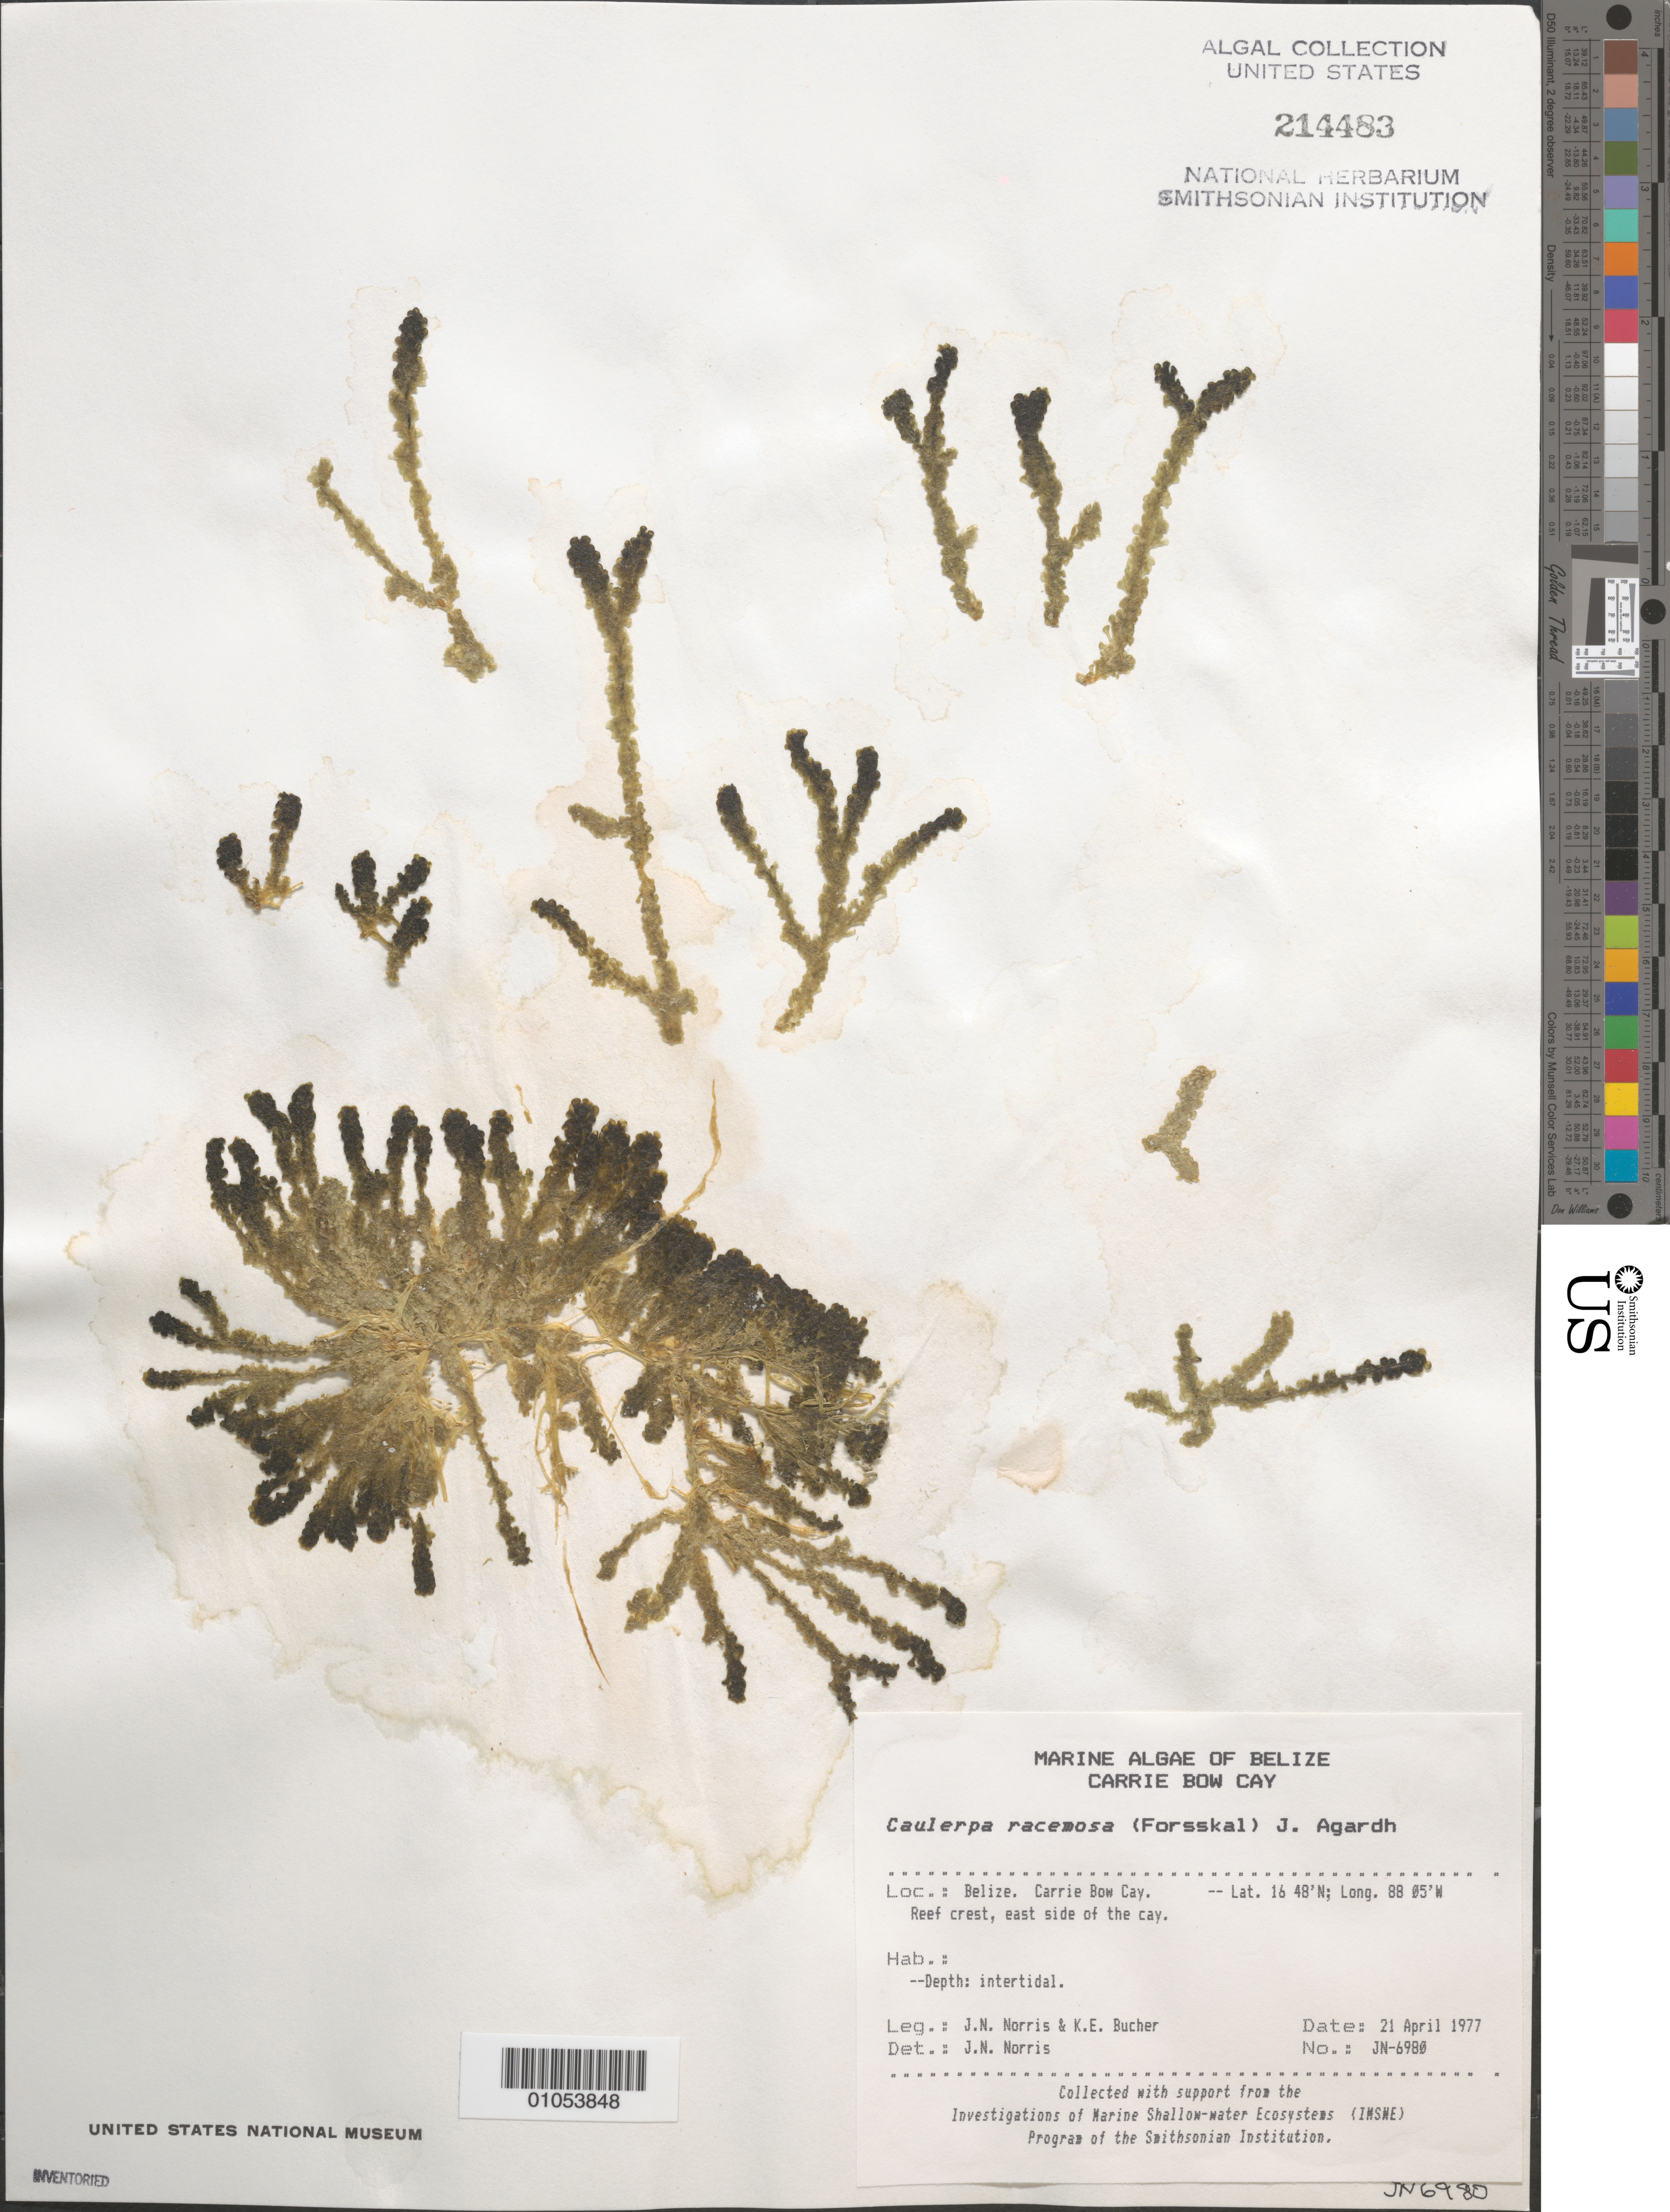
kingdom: Plantae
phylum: Chlorophyta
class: Ulvophyceae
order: Bryopsidales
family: Caulerpaceae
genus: Caulerpa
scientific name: Caulerpa racemosa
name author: (Forssk.) J. Agardh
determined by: Norris, James N.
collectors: J. N. Norris & K. E. Bucher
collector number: JN-6980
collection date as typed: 21 Apr 1977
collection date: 1977-04-21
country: Belize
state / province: Stann Creek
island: Carrie Bow Cay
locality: Reef crest, east side of cay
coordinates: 16 48'N, 88 05'W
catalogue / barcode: US 214483